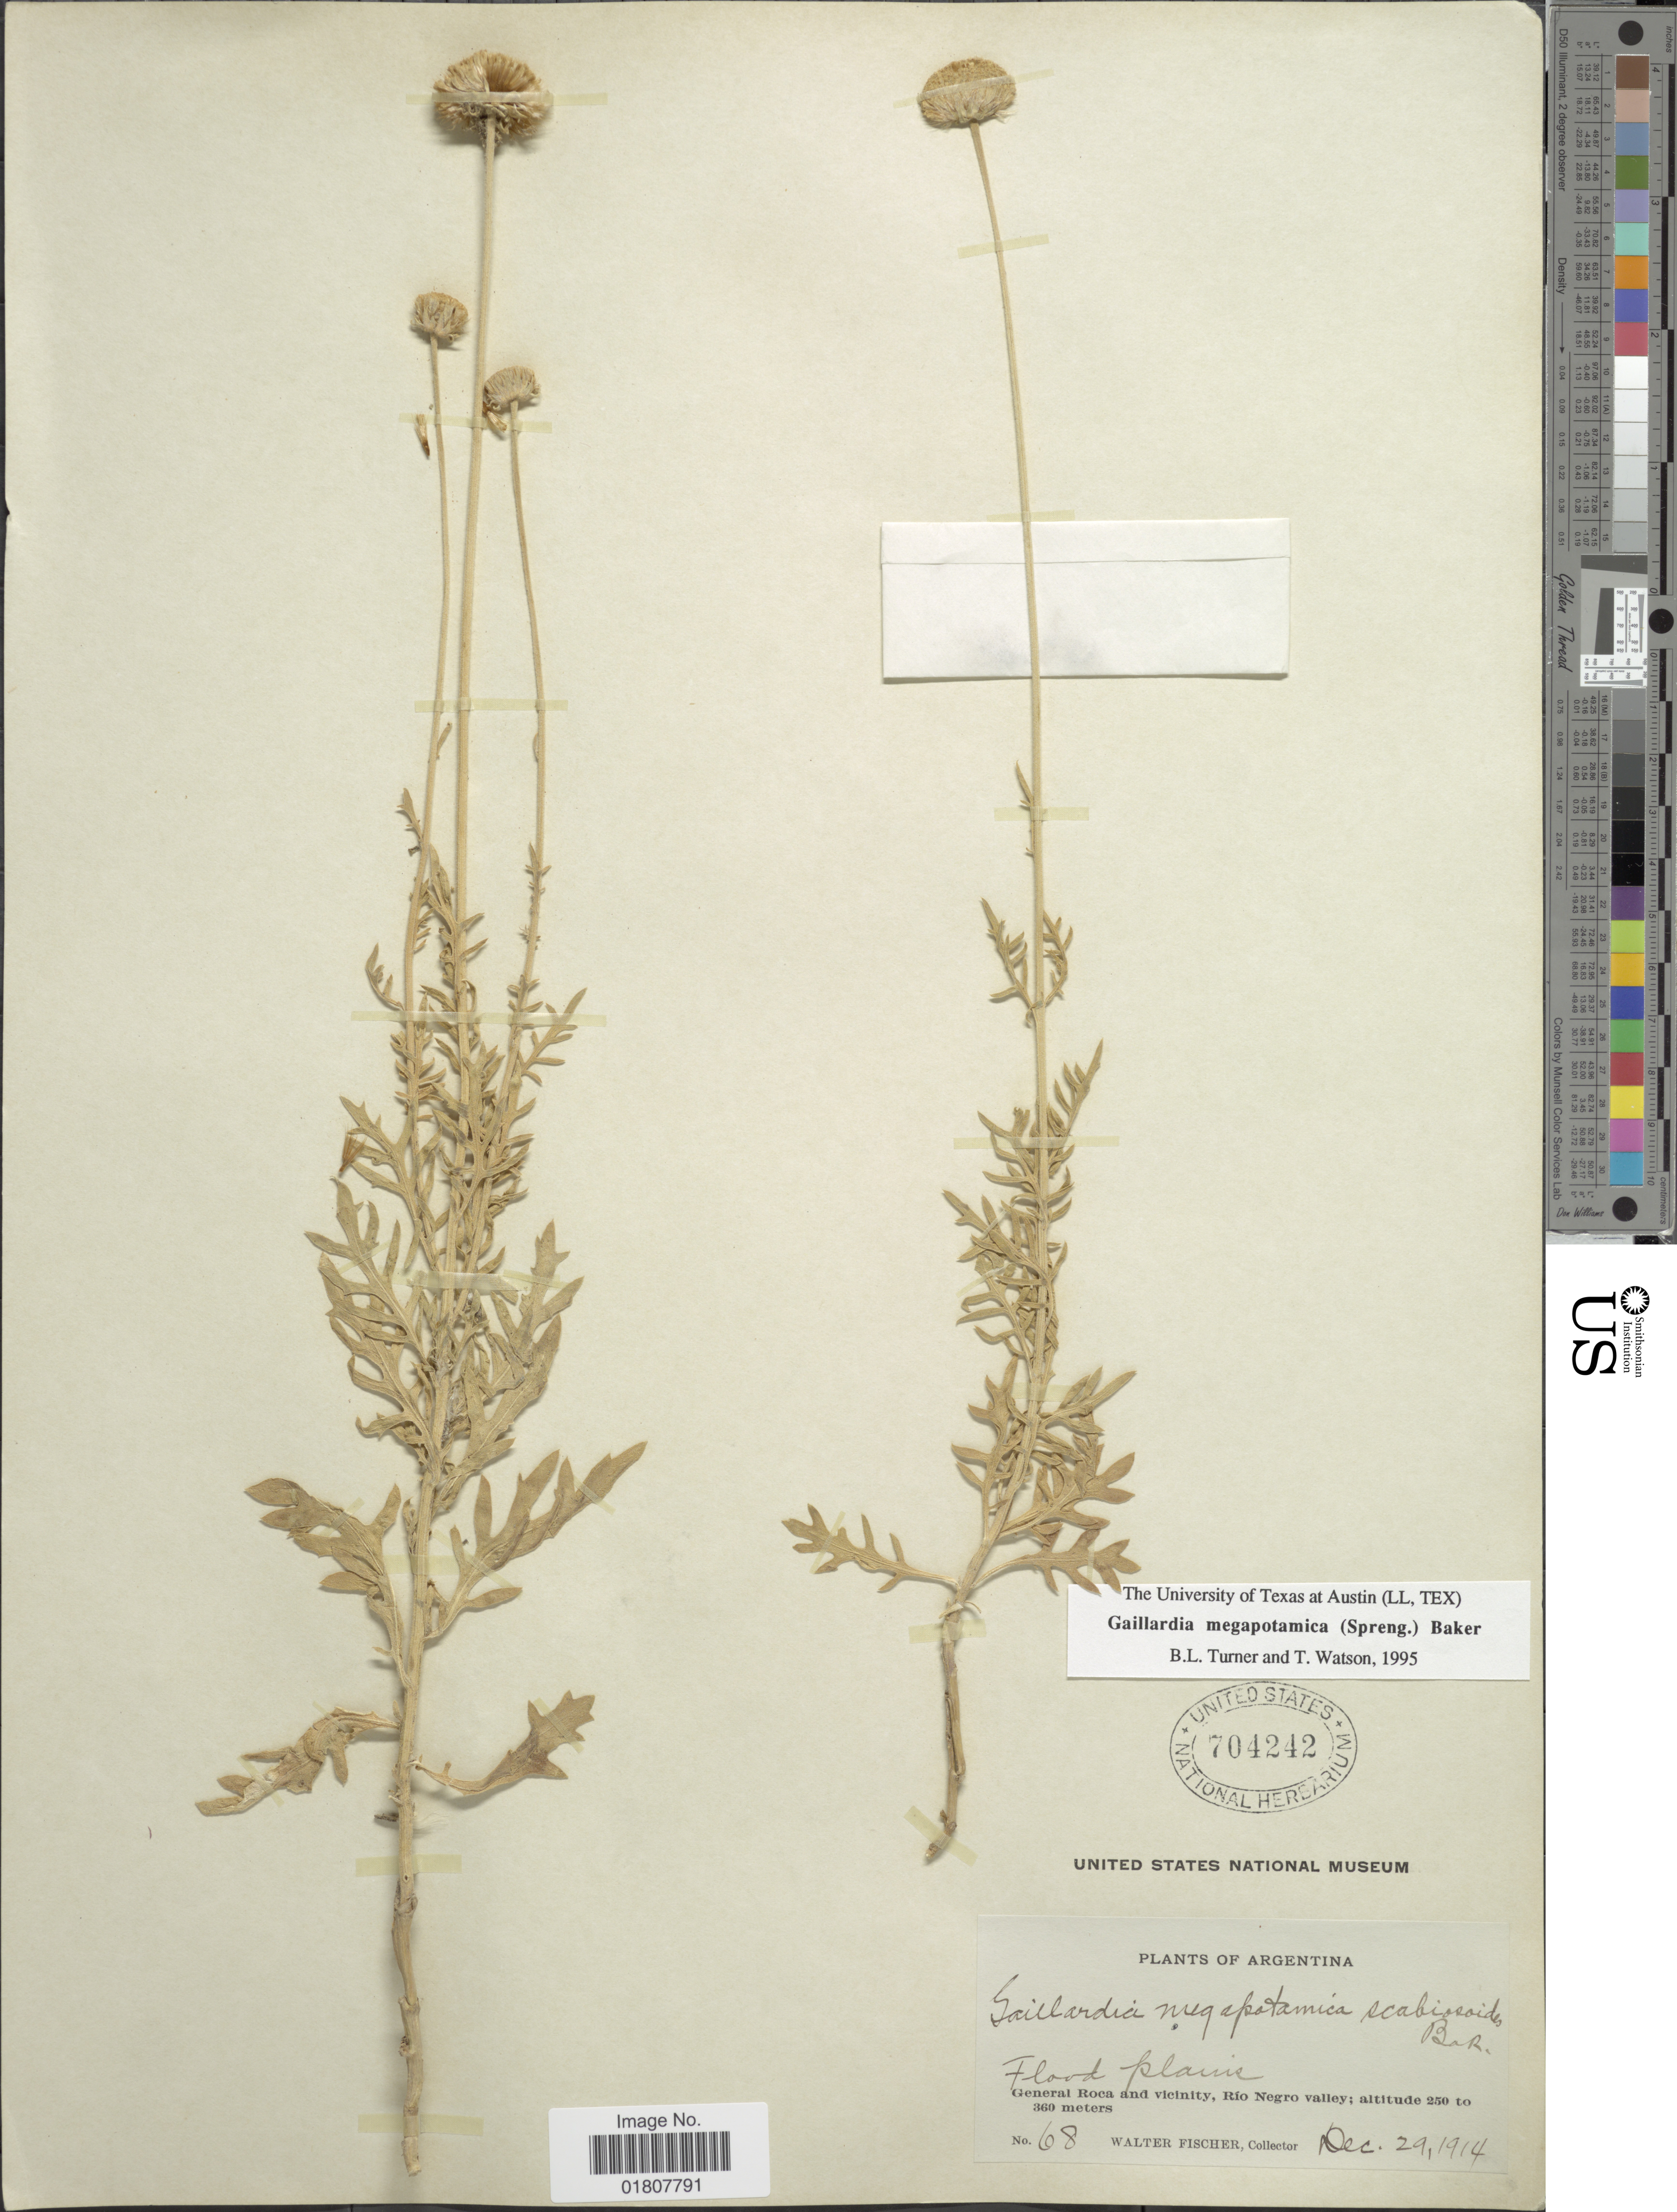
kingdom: Plantae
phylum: Tracheophyta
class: Magnoliopsida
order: Asterales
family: Asteraceae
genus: Gaillardia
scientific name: Gaillardia megapotamica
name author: (Spreng.) Baker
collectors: W. Fischer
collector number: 68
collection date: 1914-12-29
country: Argentina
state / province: Rio Negro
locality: General Roca and vicinity, Rio Negro Valley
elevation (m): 250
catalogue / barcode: US 704242